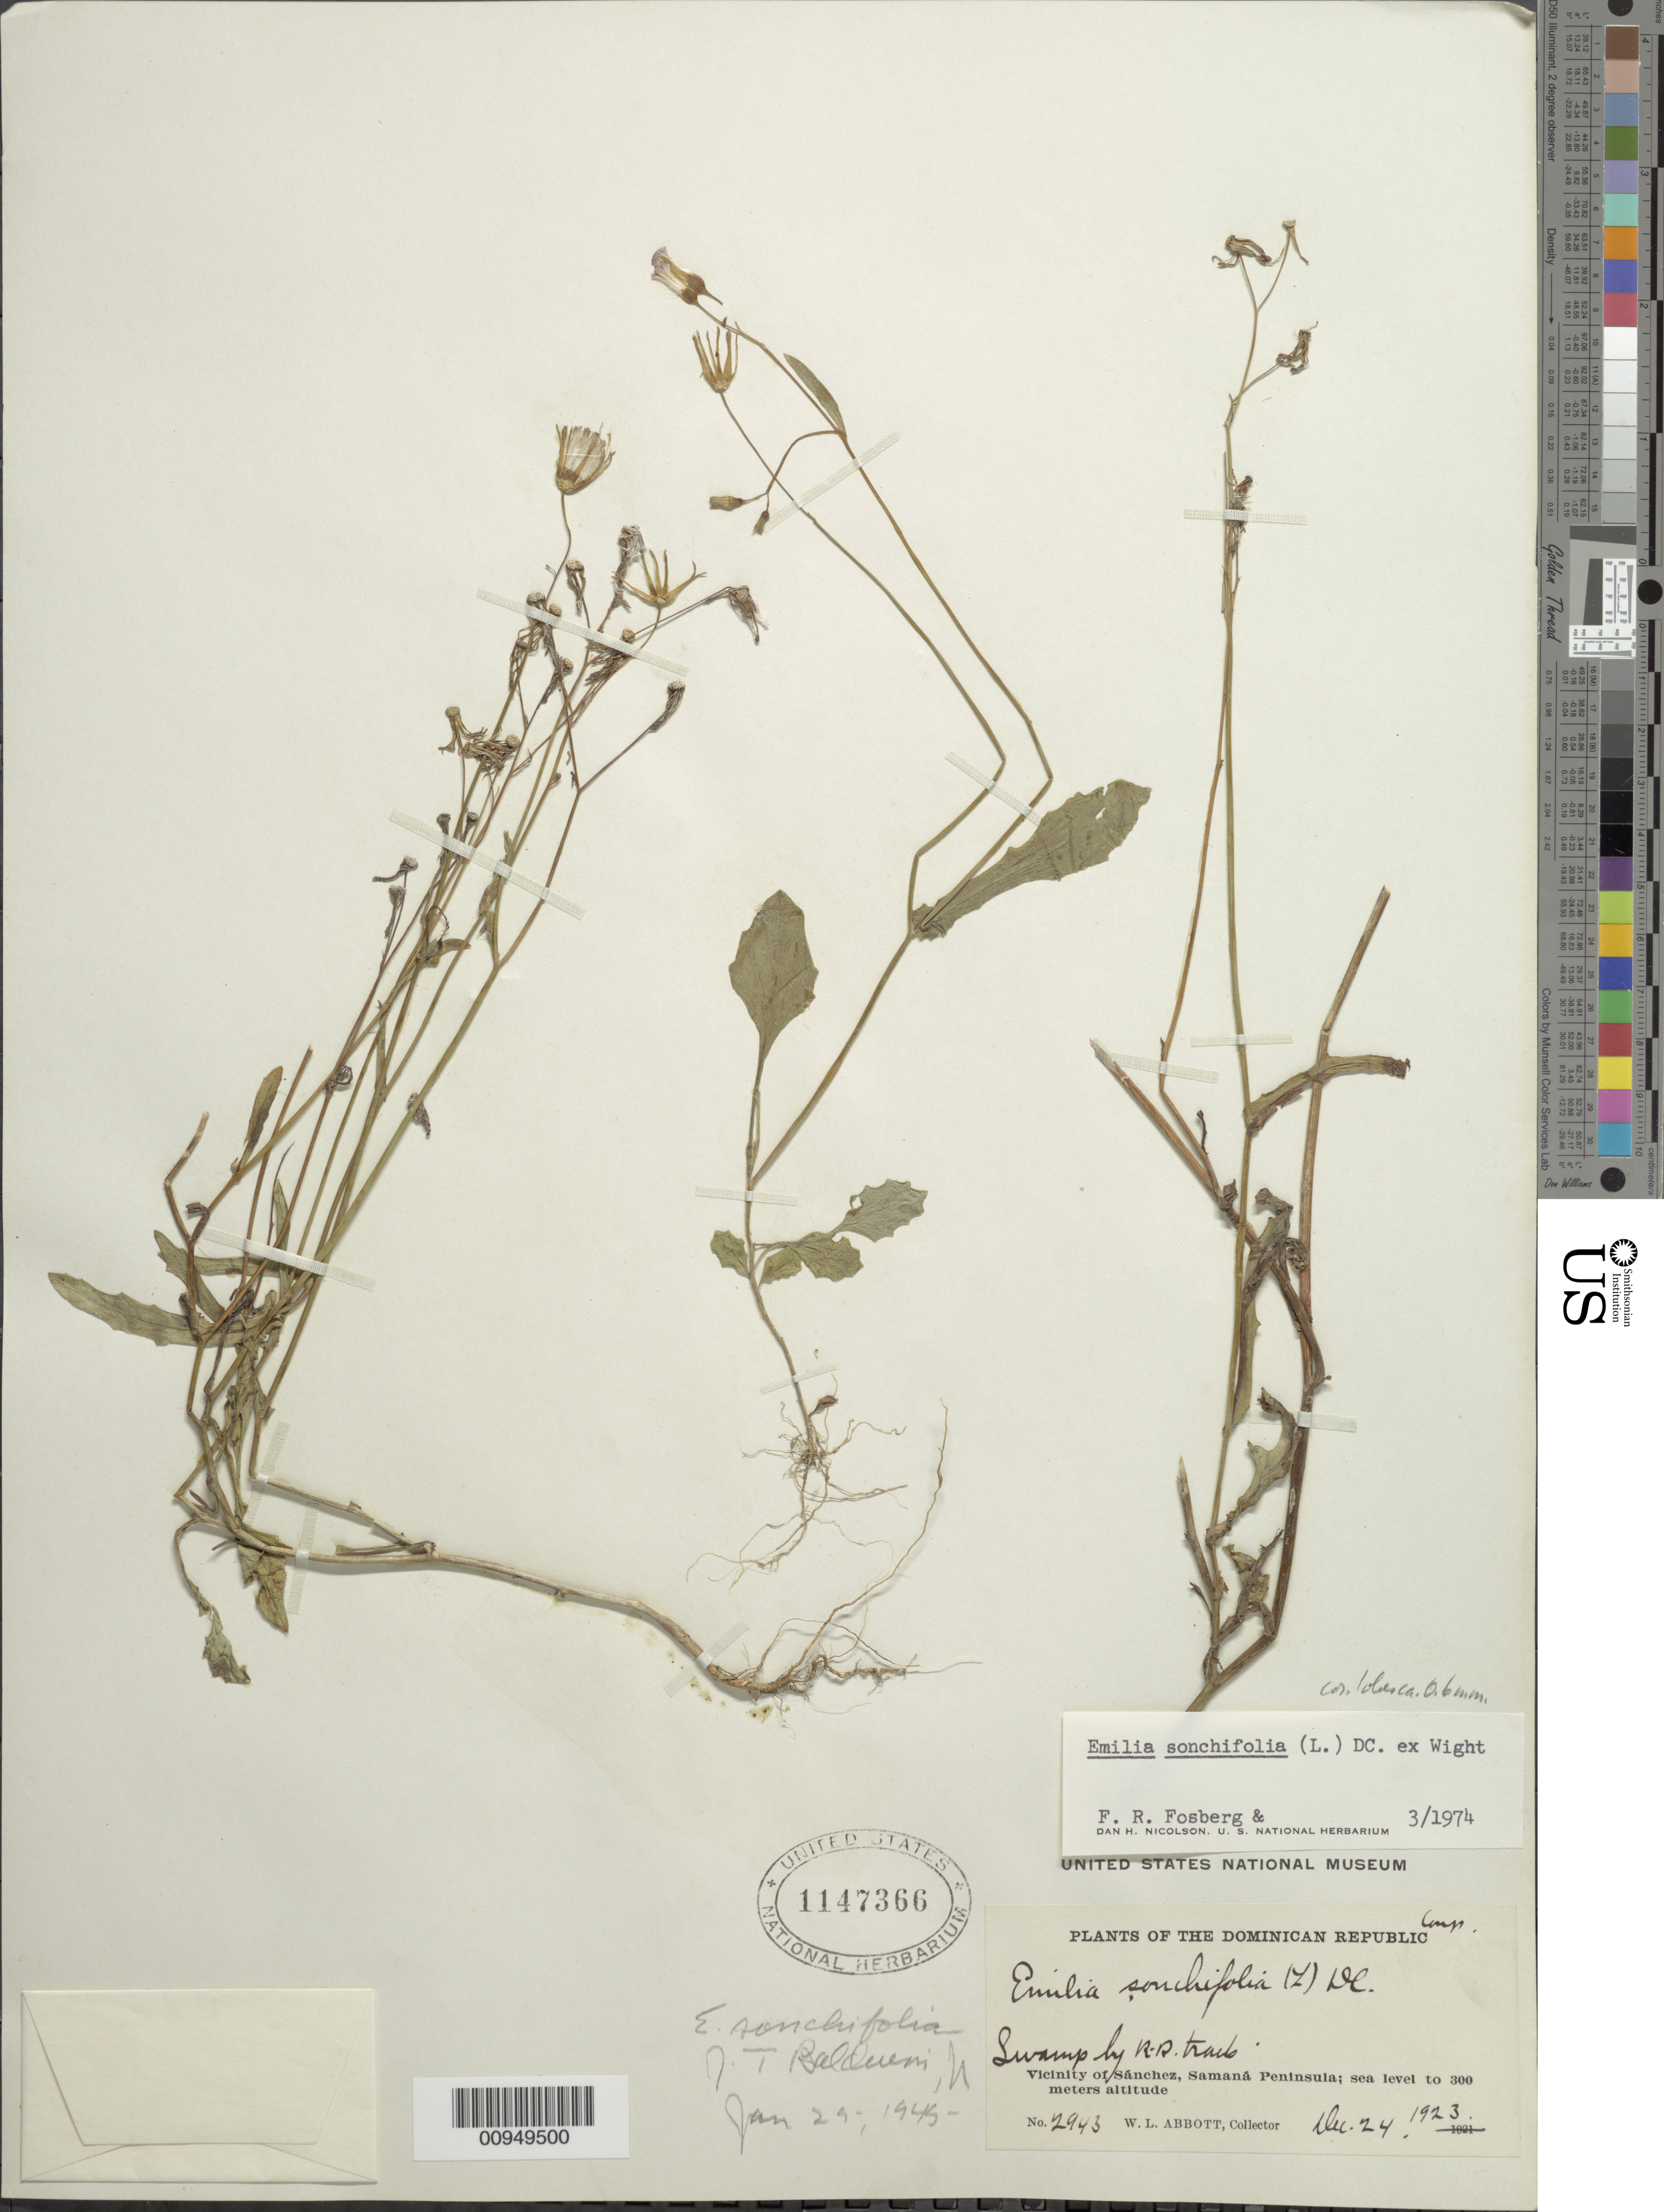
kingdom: Plantae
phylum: Tracheophyta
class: Magnoliopsida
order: Asterales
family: Asteraceae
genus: Emilia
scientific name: Emilia sonchifolia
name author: (L.) DC.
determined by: Fosberg, F. R.; Nicolson, D. H.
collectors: W. L. Abbott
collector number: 2943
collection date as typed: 24 Dec 1923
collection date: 1923-12-24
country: Dominican Republic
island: Hispaniola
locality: Vicinity of Sánchez, Samaná Peninsula, swamp by railroad tracks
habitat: Swamp by railroad tracks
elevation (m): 0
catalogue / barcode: US 1147366